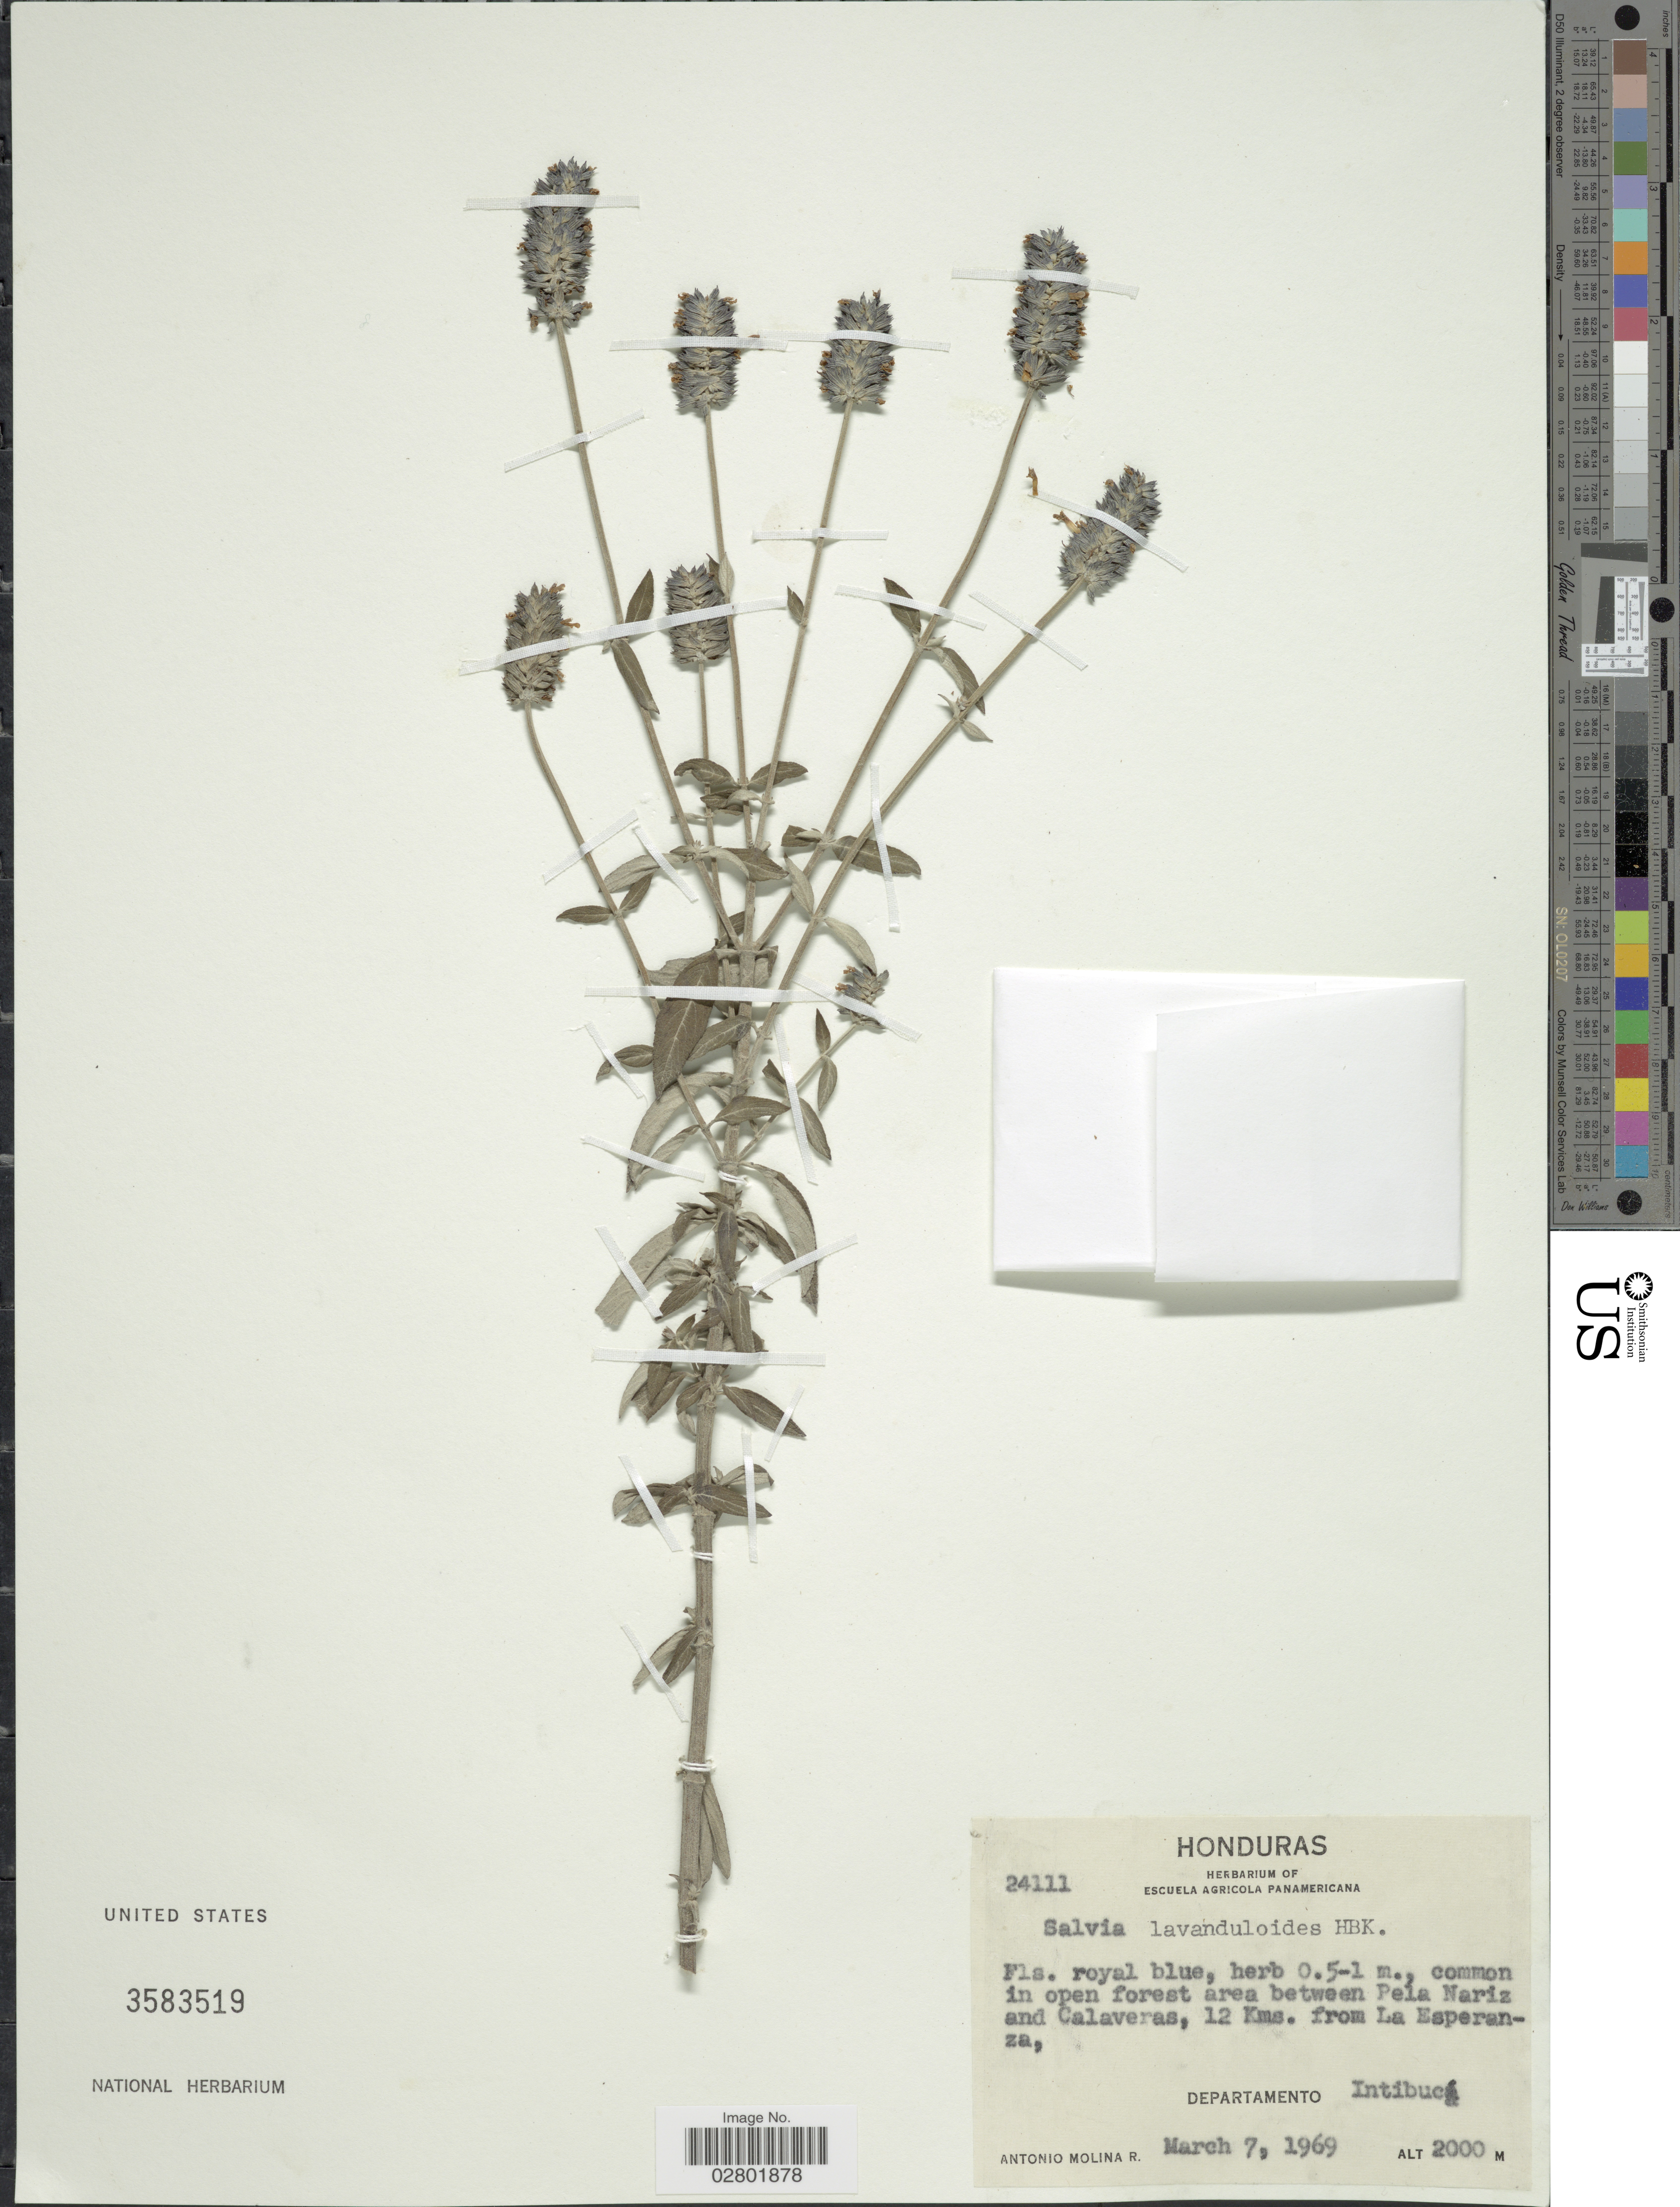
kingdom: Plantae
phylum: Tracheophyta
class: Magnoliopsida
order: Lamiales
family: Lamiaceae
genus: Salvia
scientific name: Salvia lavanduloides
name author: Kunth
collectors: A. Molina R.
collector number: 24111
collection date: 1969-03-07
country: Honduras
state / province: Intibuca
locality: Common in open forest area between Pela Nariz and Calaveras, 12 Kms. from La Esperanza, Departamento Intibucá.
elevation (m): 2000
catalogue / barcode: US 3583519